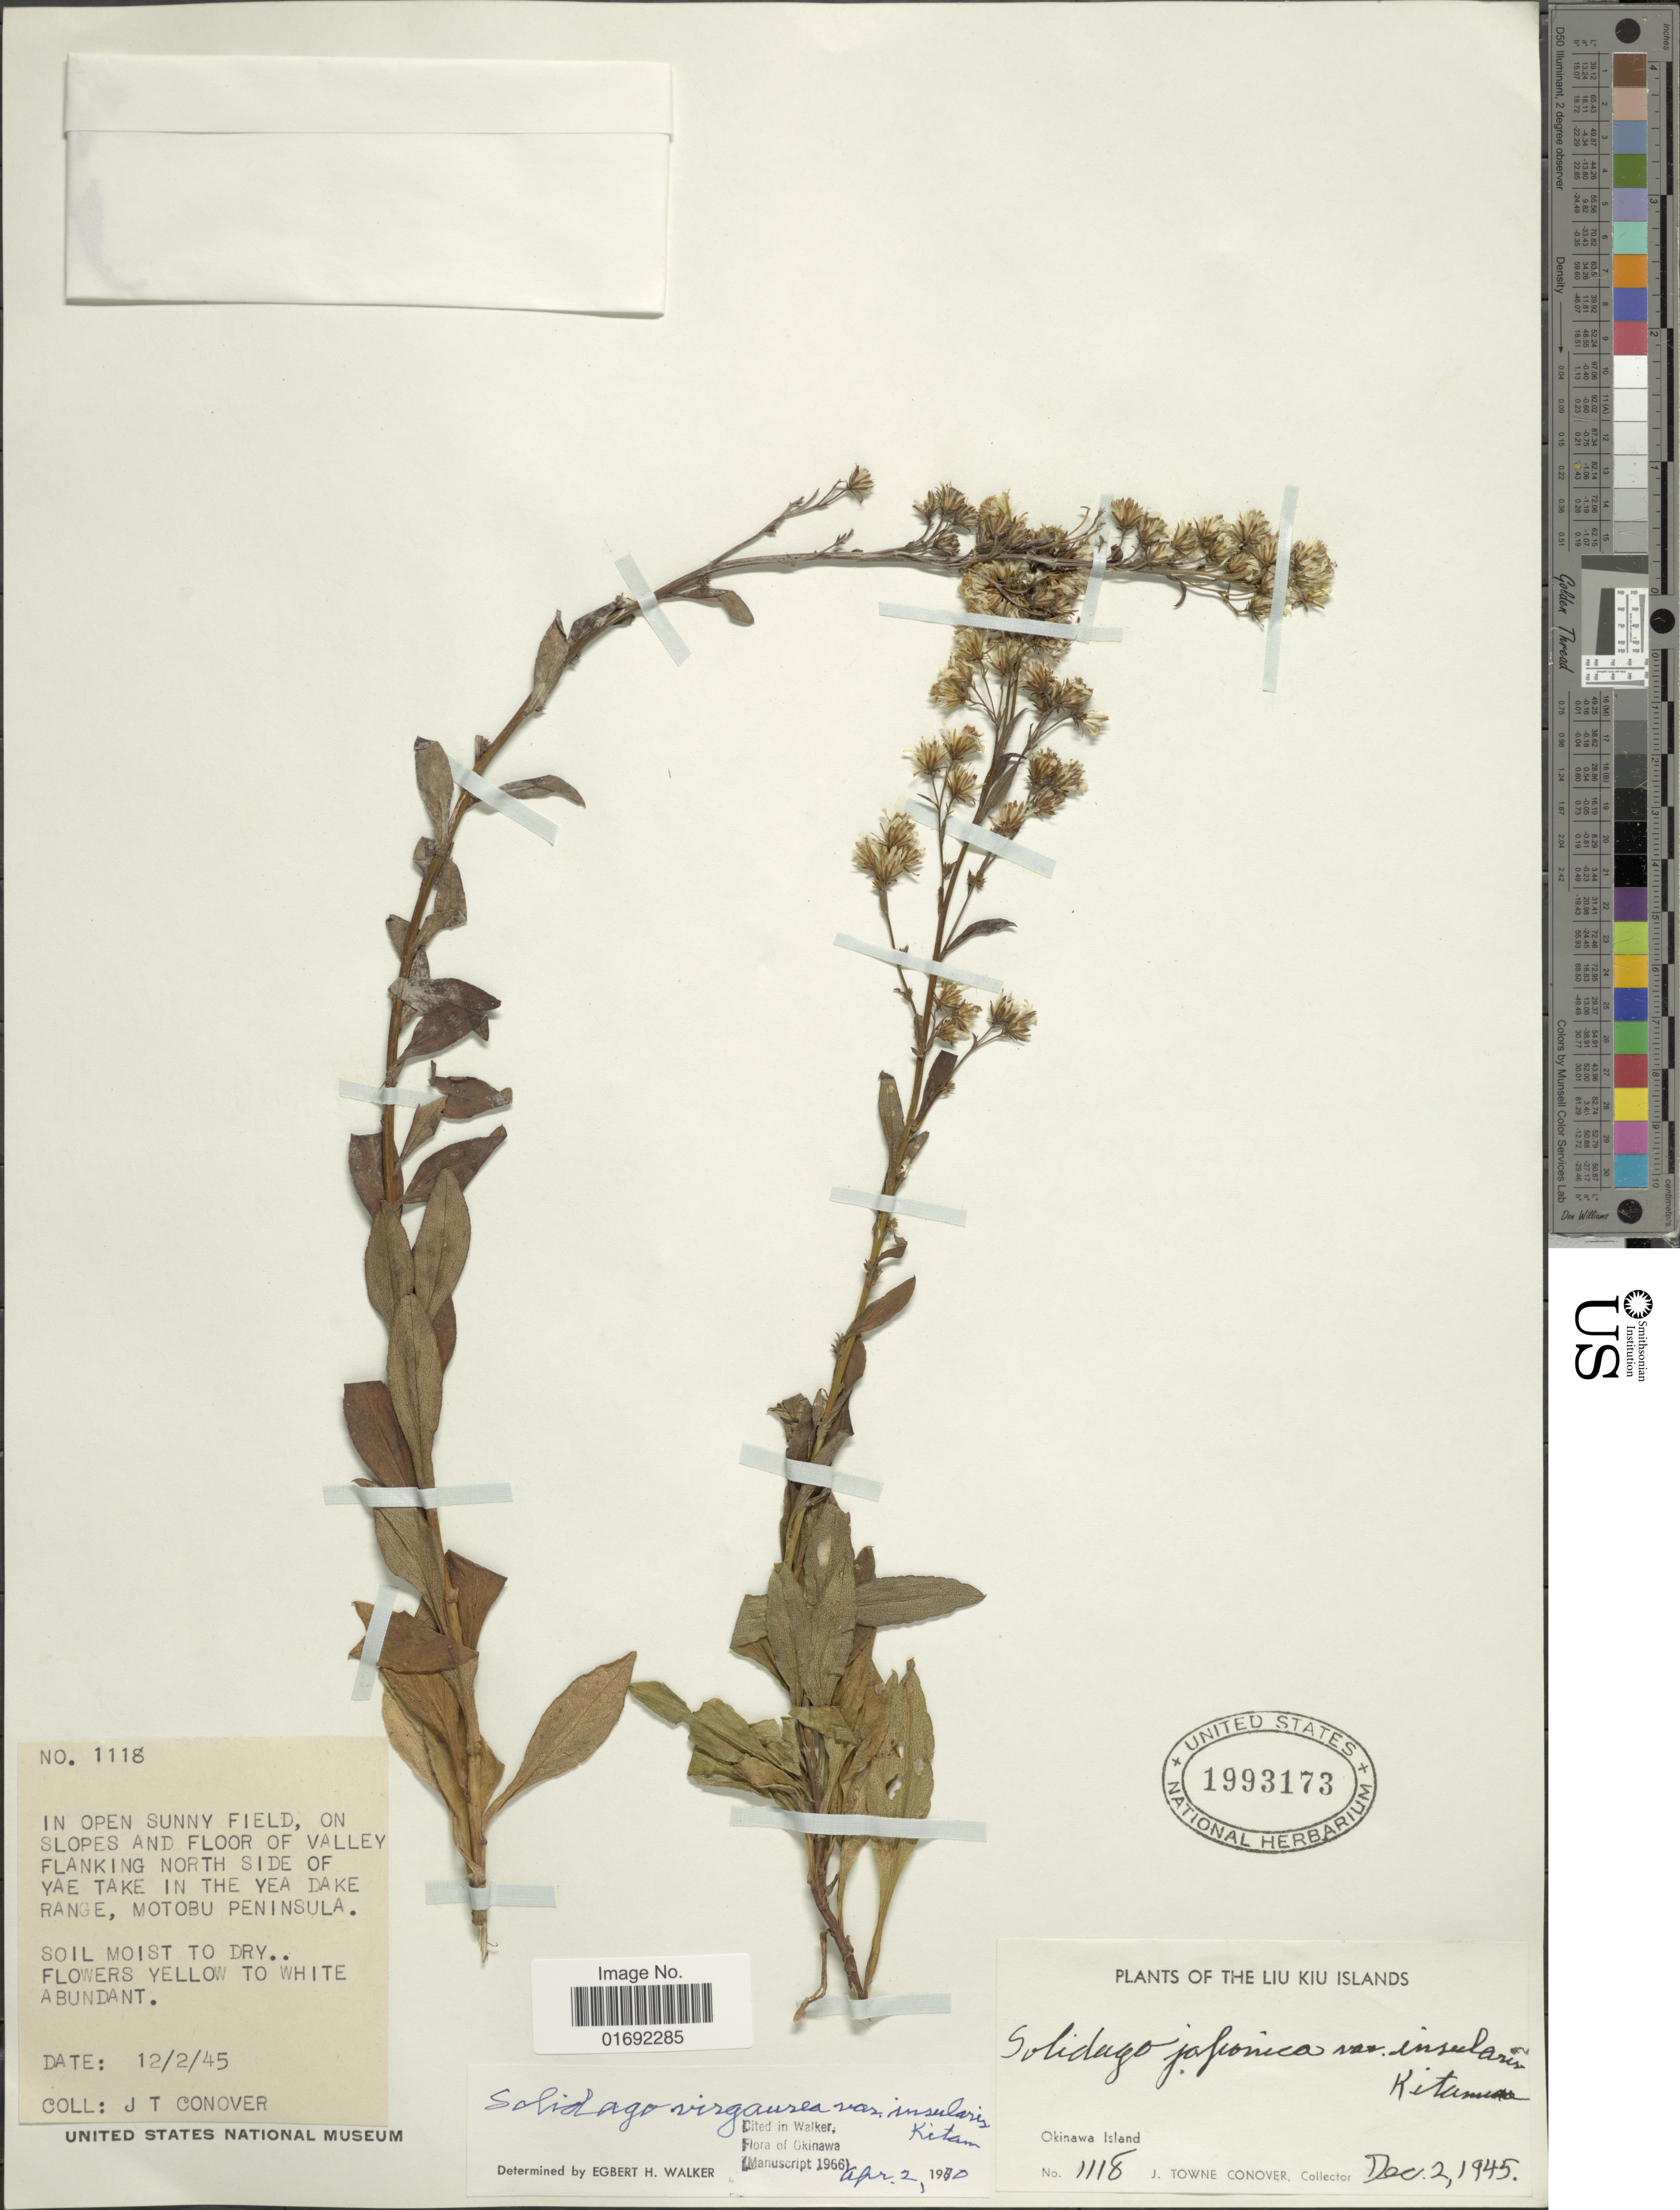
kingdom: Plantae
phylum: Tracheophyta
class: Magnoliopsida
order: Asterales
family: Asteraceae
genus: Solidago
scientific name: Solidago virgaurea var. asiatica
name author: Nakai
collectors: J. T. Conover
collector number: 1118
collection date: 1945-12-02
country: Japan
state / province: Okinawa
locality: Liu Kiu Islands, Okinawa Island, on slopes and floor of Valley Flanking north side of Yae Take in the Yea Dake Range, Motobu Peninsula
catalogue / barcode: US 1993173